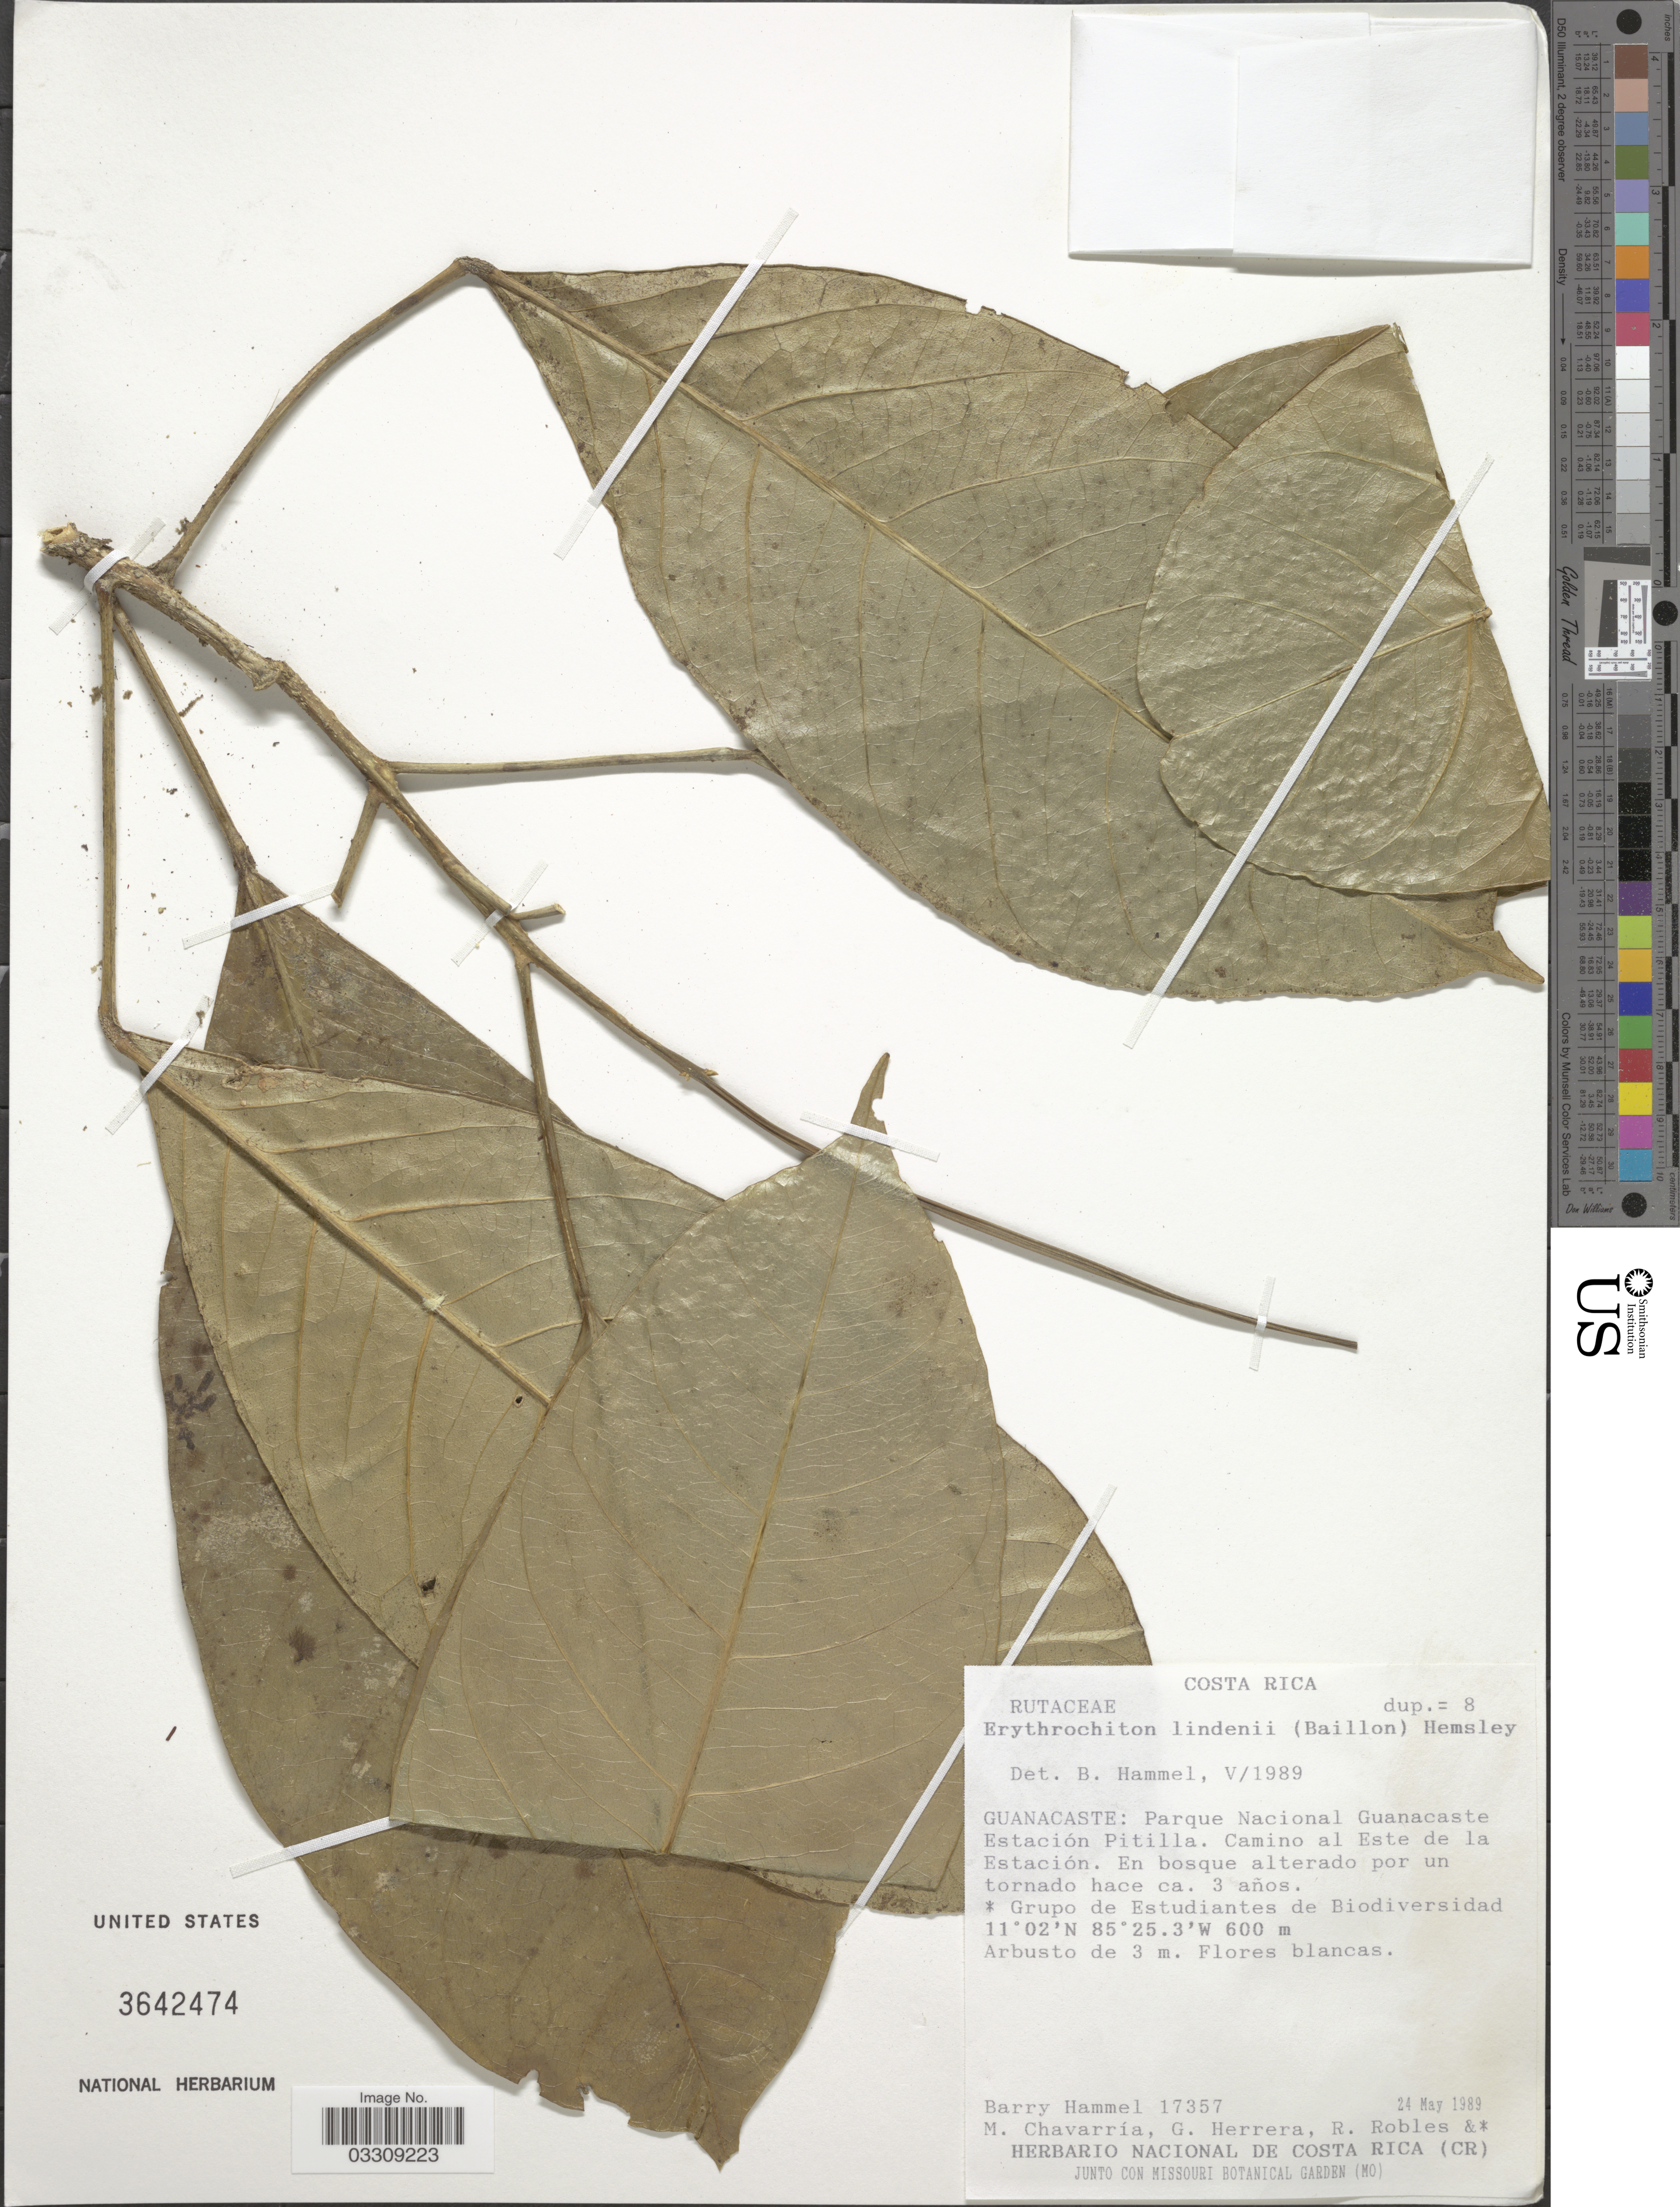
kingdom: Plantae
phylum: Tracheophyta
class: Magnoliopsida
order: Sapindales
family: Rutaceae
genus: Toxosiphon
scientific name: Toxosiphon lindenii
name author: (Planch.) Baill.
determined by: Londoño-Echeverri, Y.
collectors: B. Hammel, M. Chavarria, G. Herrera, R. Robles & Grupo de Estudiantes de Biodiversidad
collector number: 17357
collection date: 1989-05-24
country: Costa Rica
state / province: Guanacaste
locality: Parque Nacional Guanacaste. Estación Pitilla. Camino al Este de la Estación.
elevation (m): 600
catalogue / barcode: US 3642474